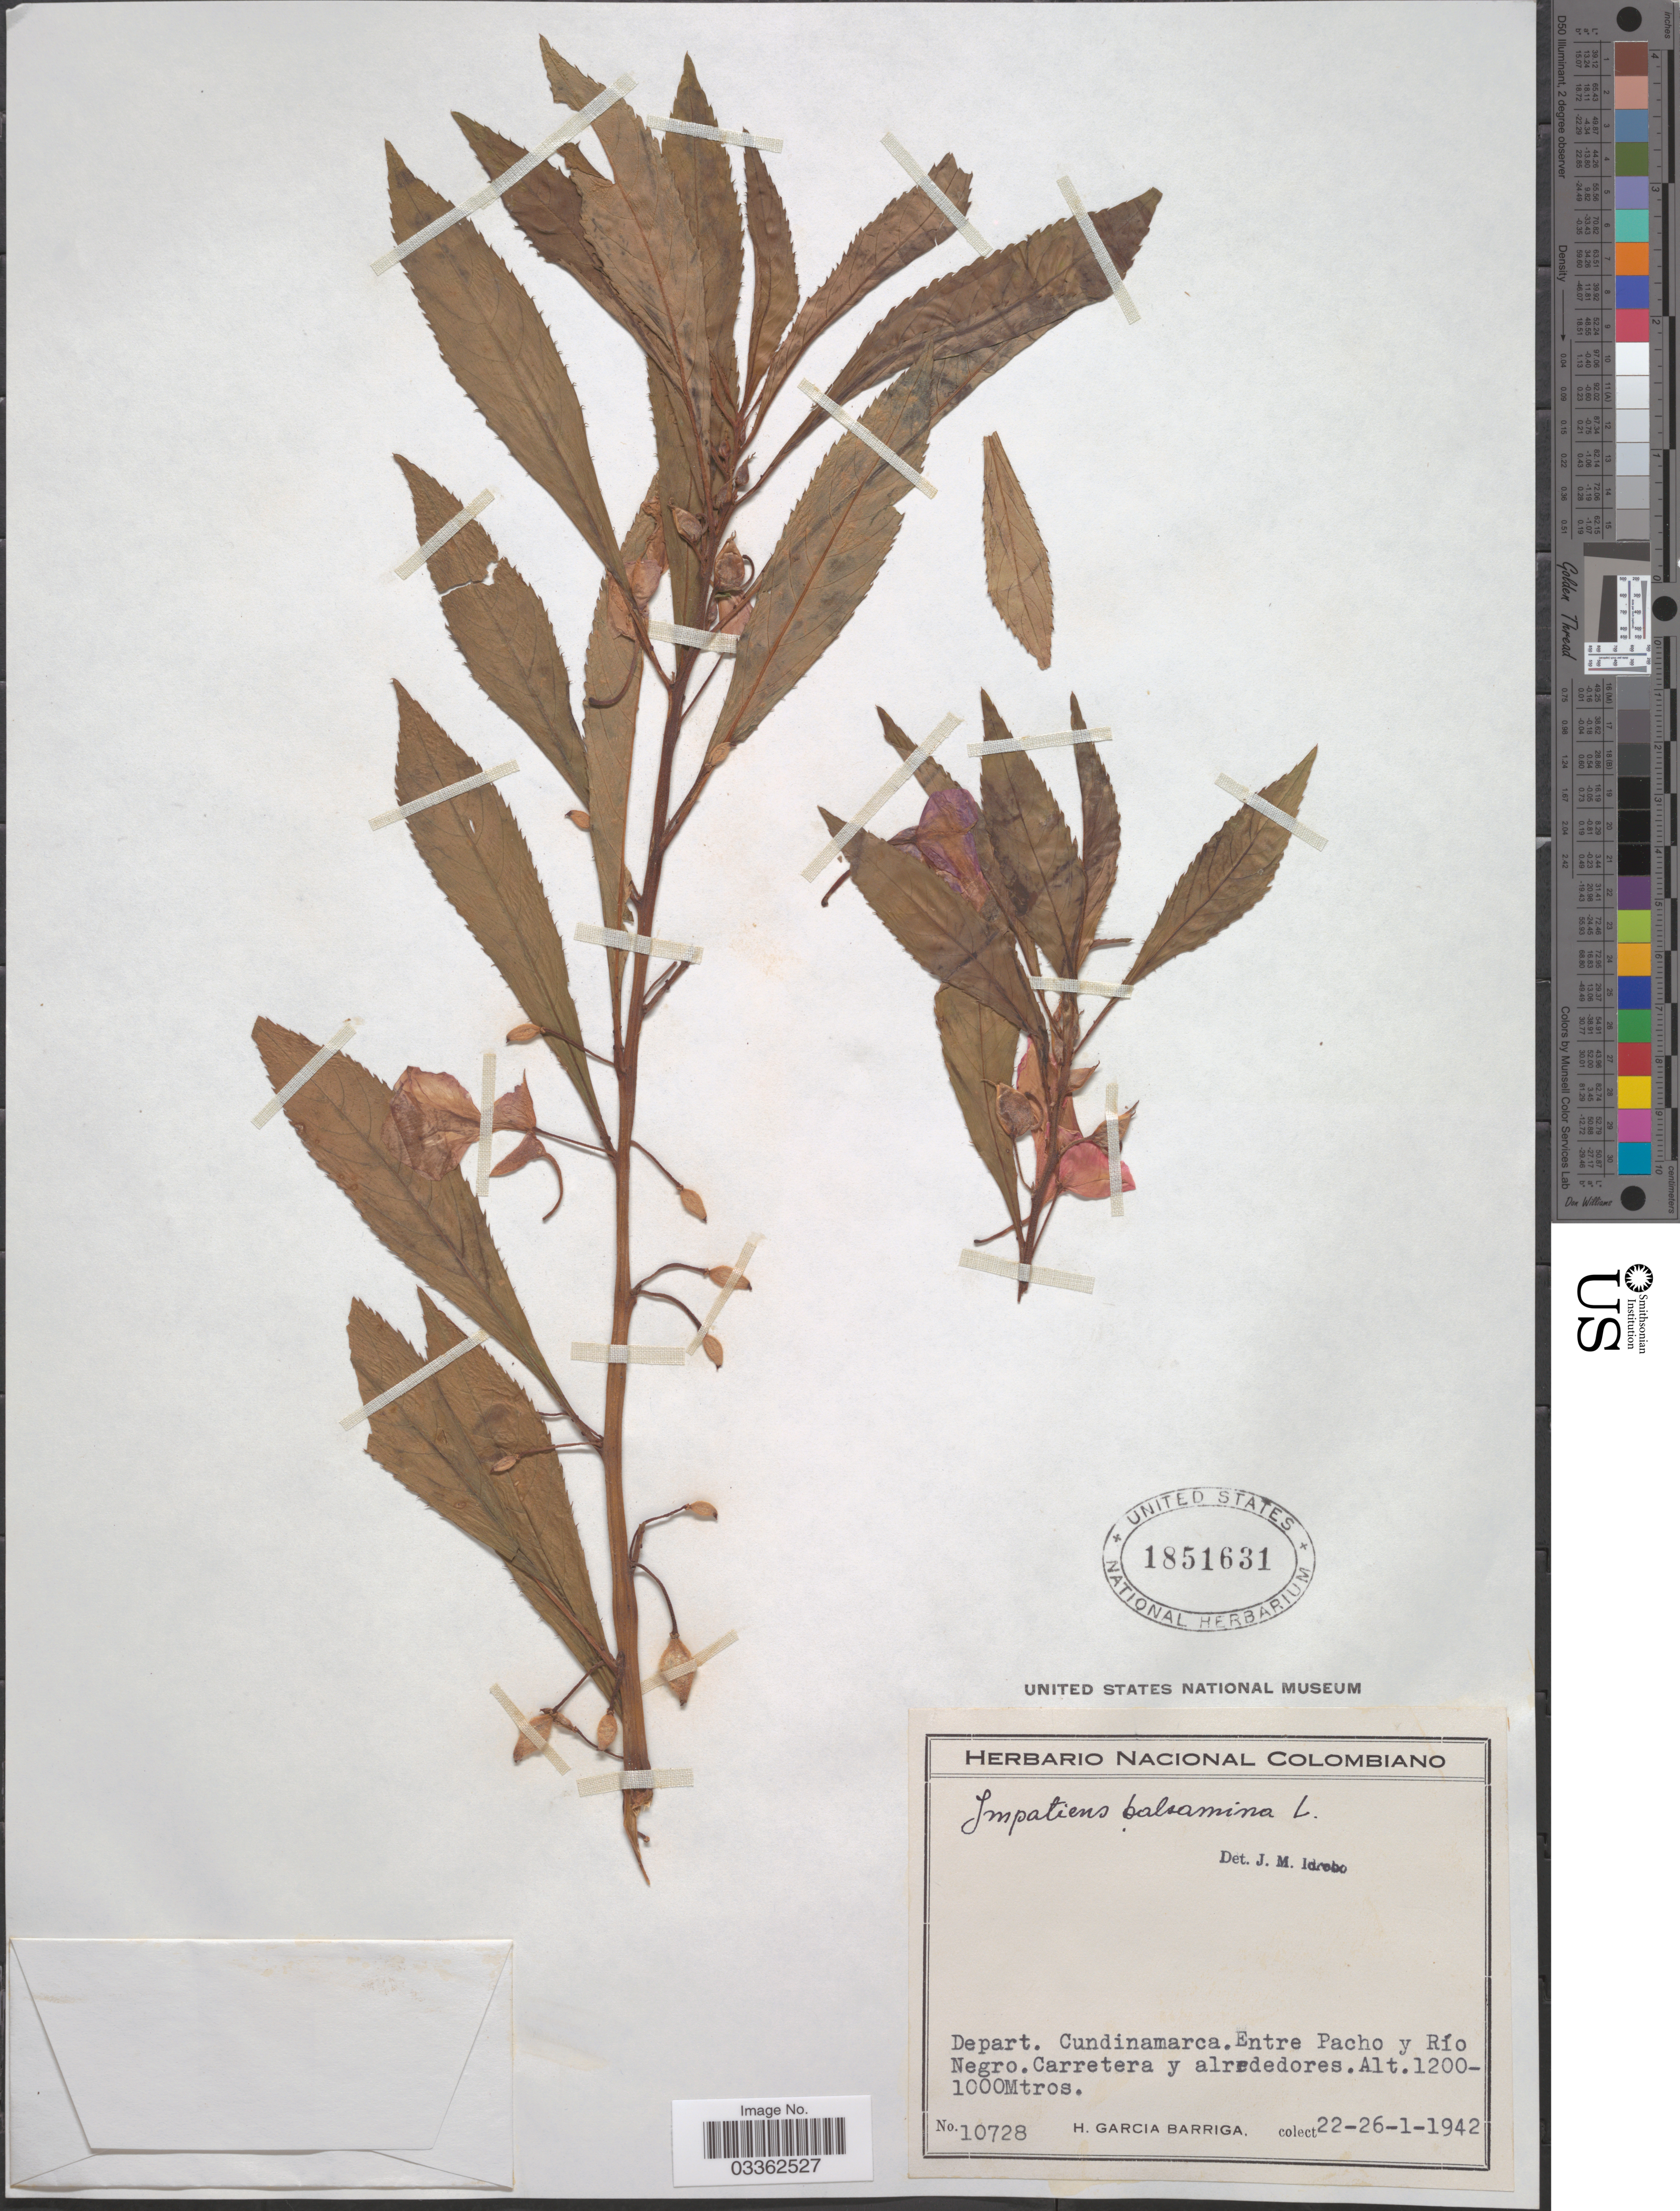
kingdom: Plantae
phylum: Tracheophyta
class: Magnoliopsida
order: Ericales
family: Balsaminaceae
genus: Impatiens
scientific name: Impatiens balsamina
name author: L.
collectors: H. García Barriga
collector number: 10728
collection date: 1942-01-22/1942-01-26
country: Colombia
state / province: Cundinamarca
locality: Depart. Cundinamarca. Entre Pacho e Río Negro. Carretera y alrededores.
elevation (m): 1000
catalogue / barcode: US 1851631